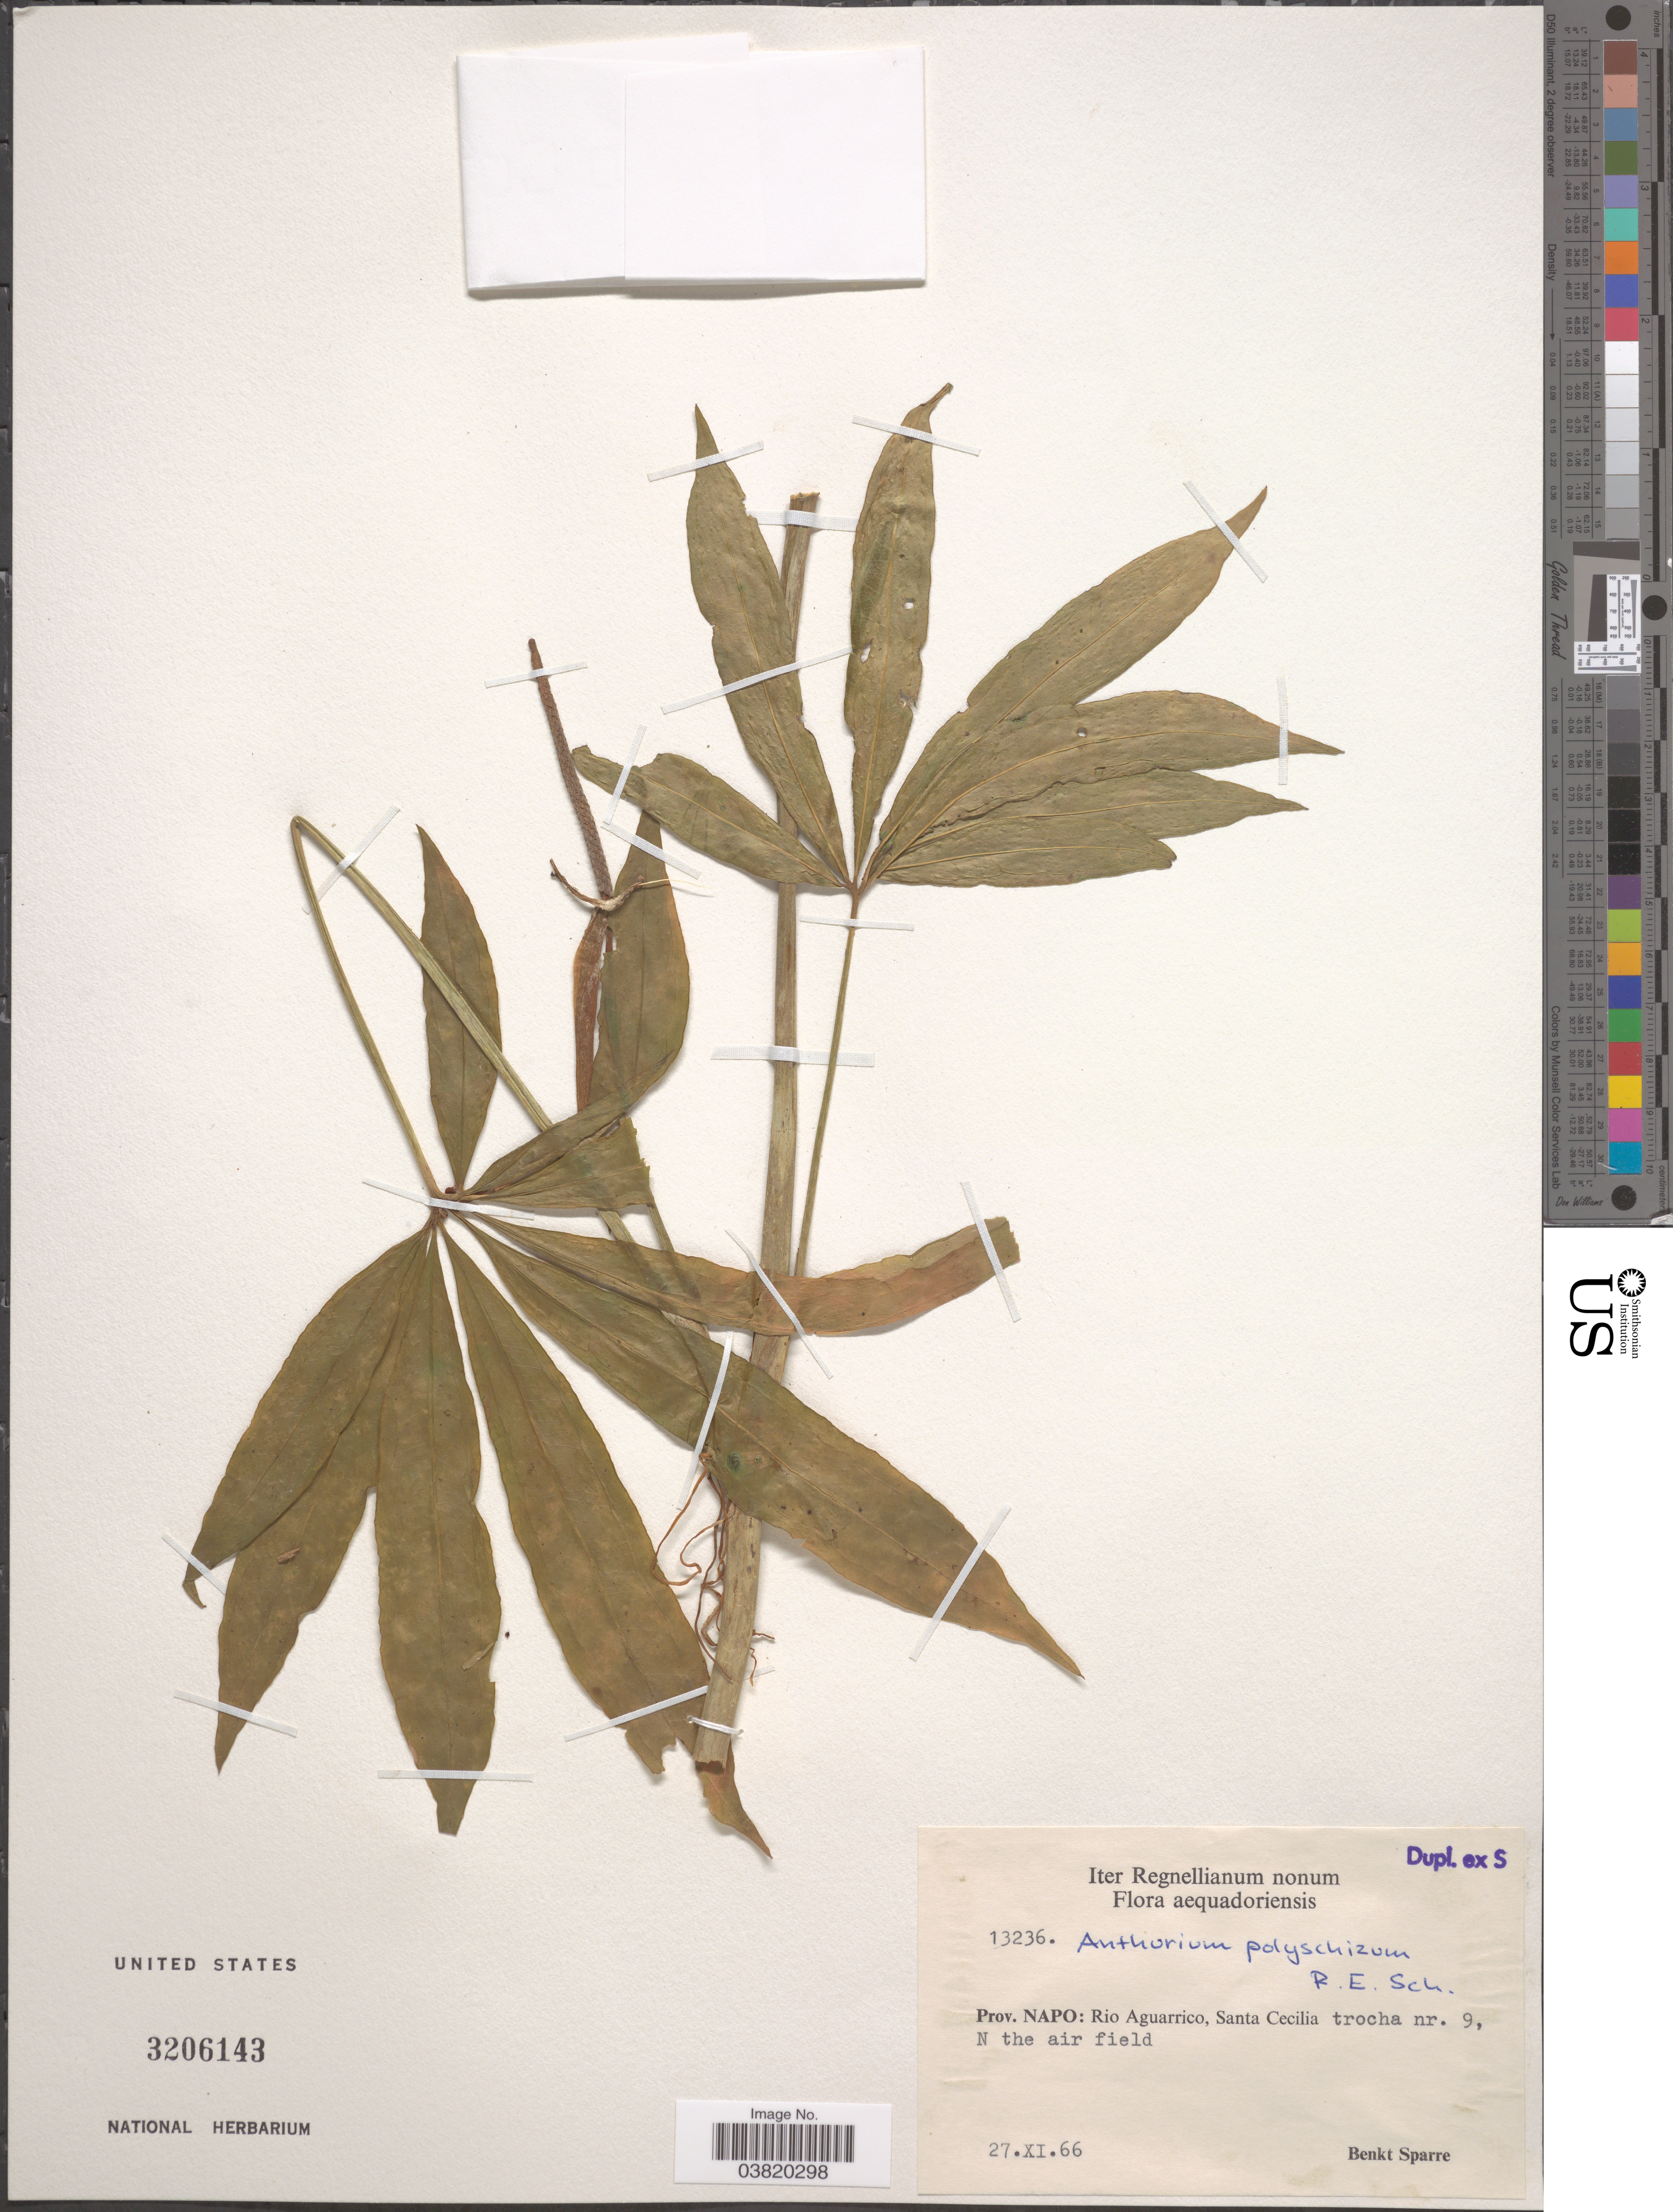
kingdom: Plantae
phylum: Tracheophyta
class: Liliopsida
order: Alismatales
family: Araceae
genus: Anthurium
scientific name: Anthurium polyschistum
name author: R.E. Schult. & Idrobo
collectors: B. Sparre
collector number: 13236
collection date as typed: Transcribed d/m/y: 27/11/66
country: Ecuador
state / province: Napo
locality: Aequadoriensis. Rio Aguarrico, Santa Cecilia trocha nr. 9, N the air field.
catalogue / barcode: US 3206143